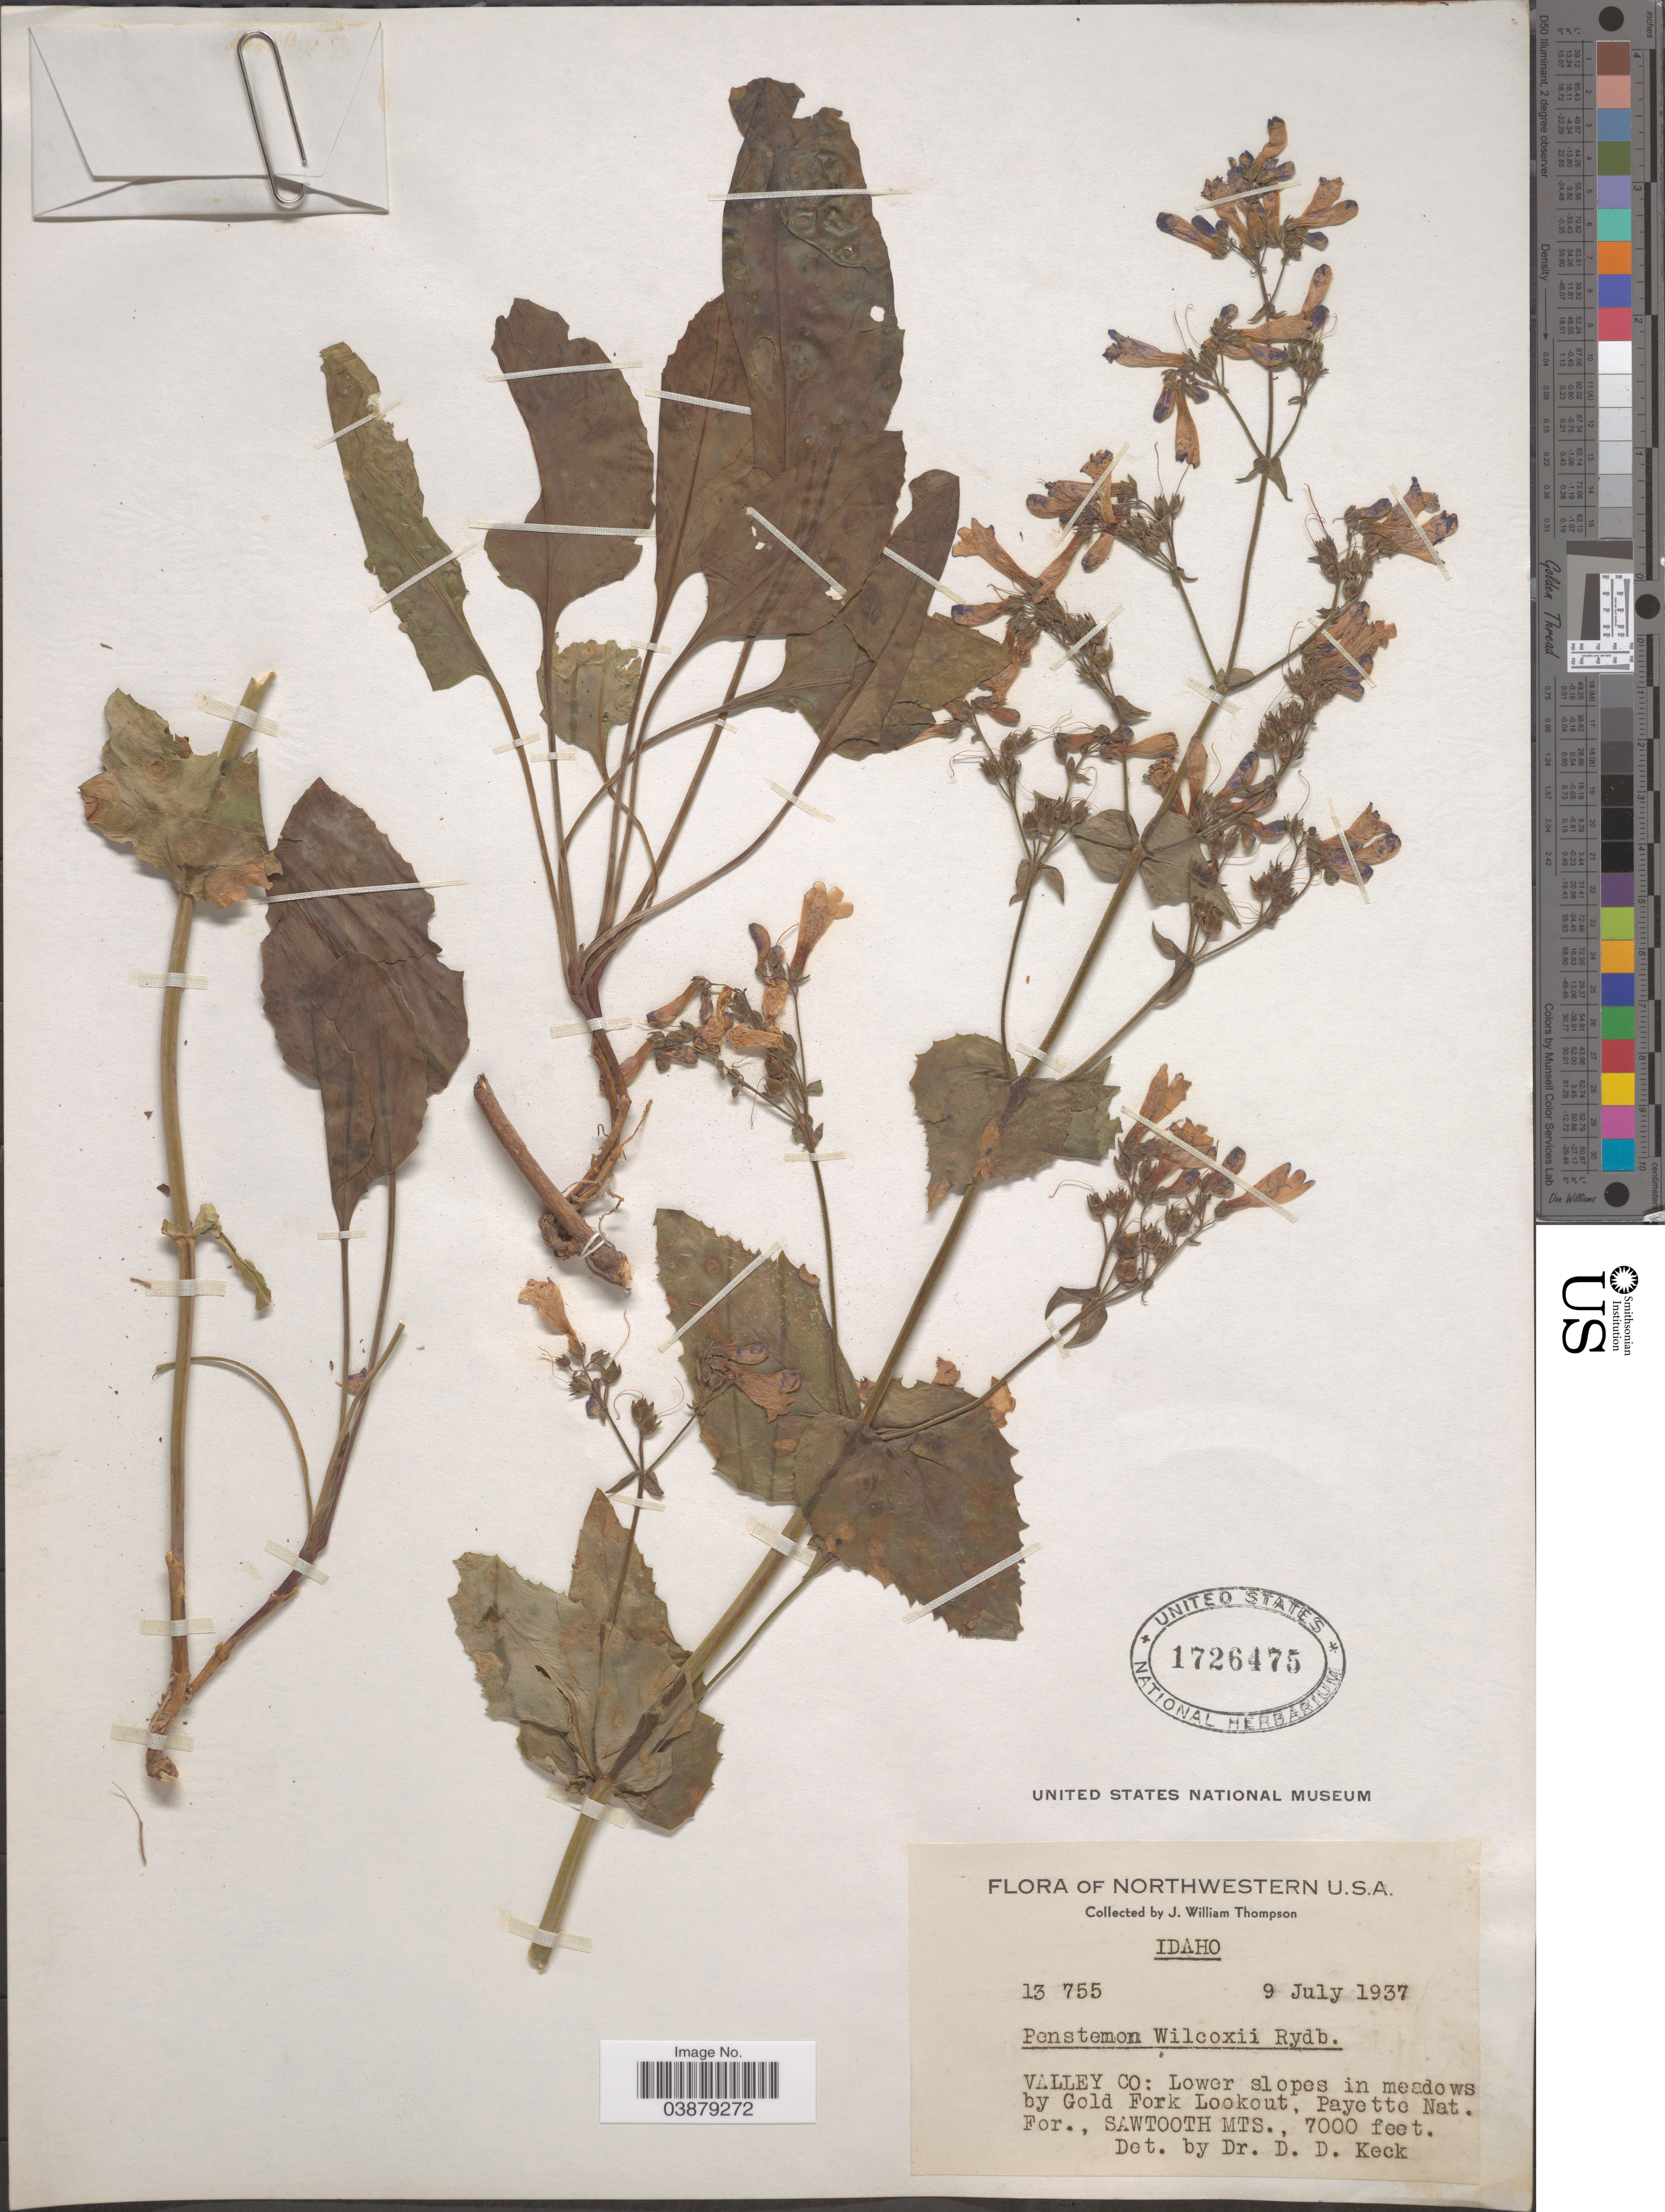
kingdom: Plantae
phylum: Tracheophyta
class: Magnoliopsida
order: Lamiales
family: Plantaginaceae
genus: Penstemon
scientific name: Penstemon wilcoxii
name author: Rydb.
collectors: J. W. Thompson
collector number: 13755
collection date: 1937-07-09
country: United States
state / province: Idaho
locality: Northwestern U.S.A. Valley Co: Lower slopes in meadows by Gold Fork Lookout, Payette Nat. For., Sawtooth Mts.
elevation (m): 2134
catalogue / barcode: US 1726475